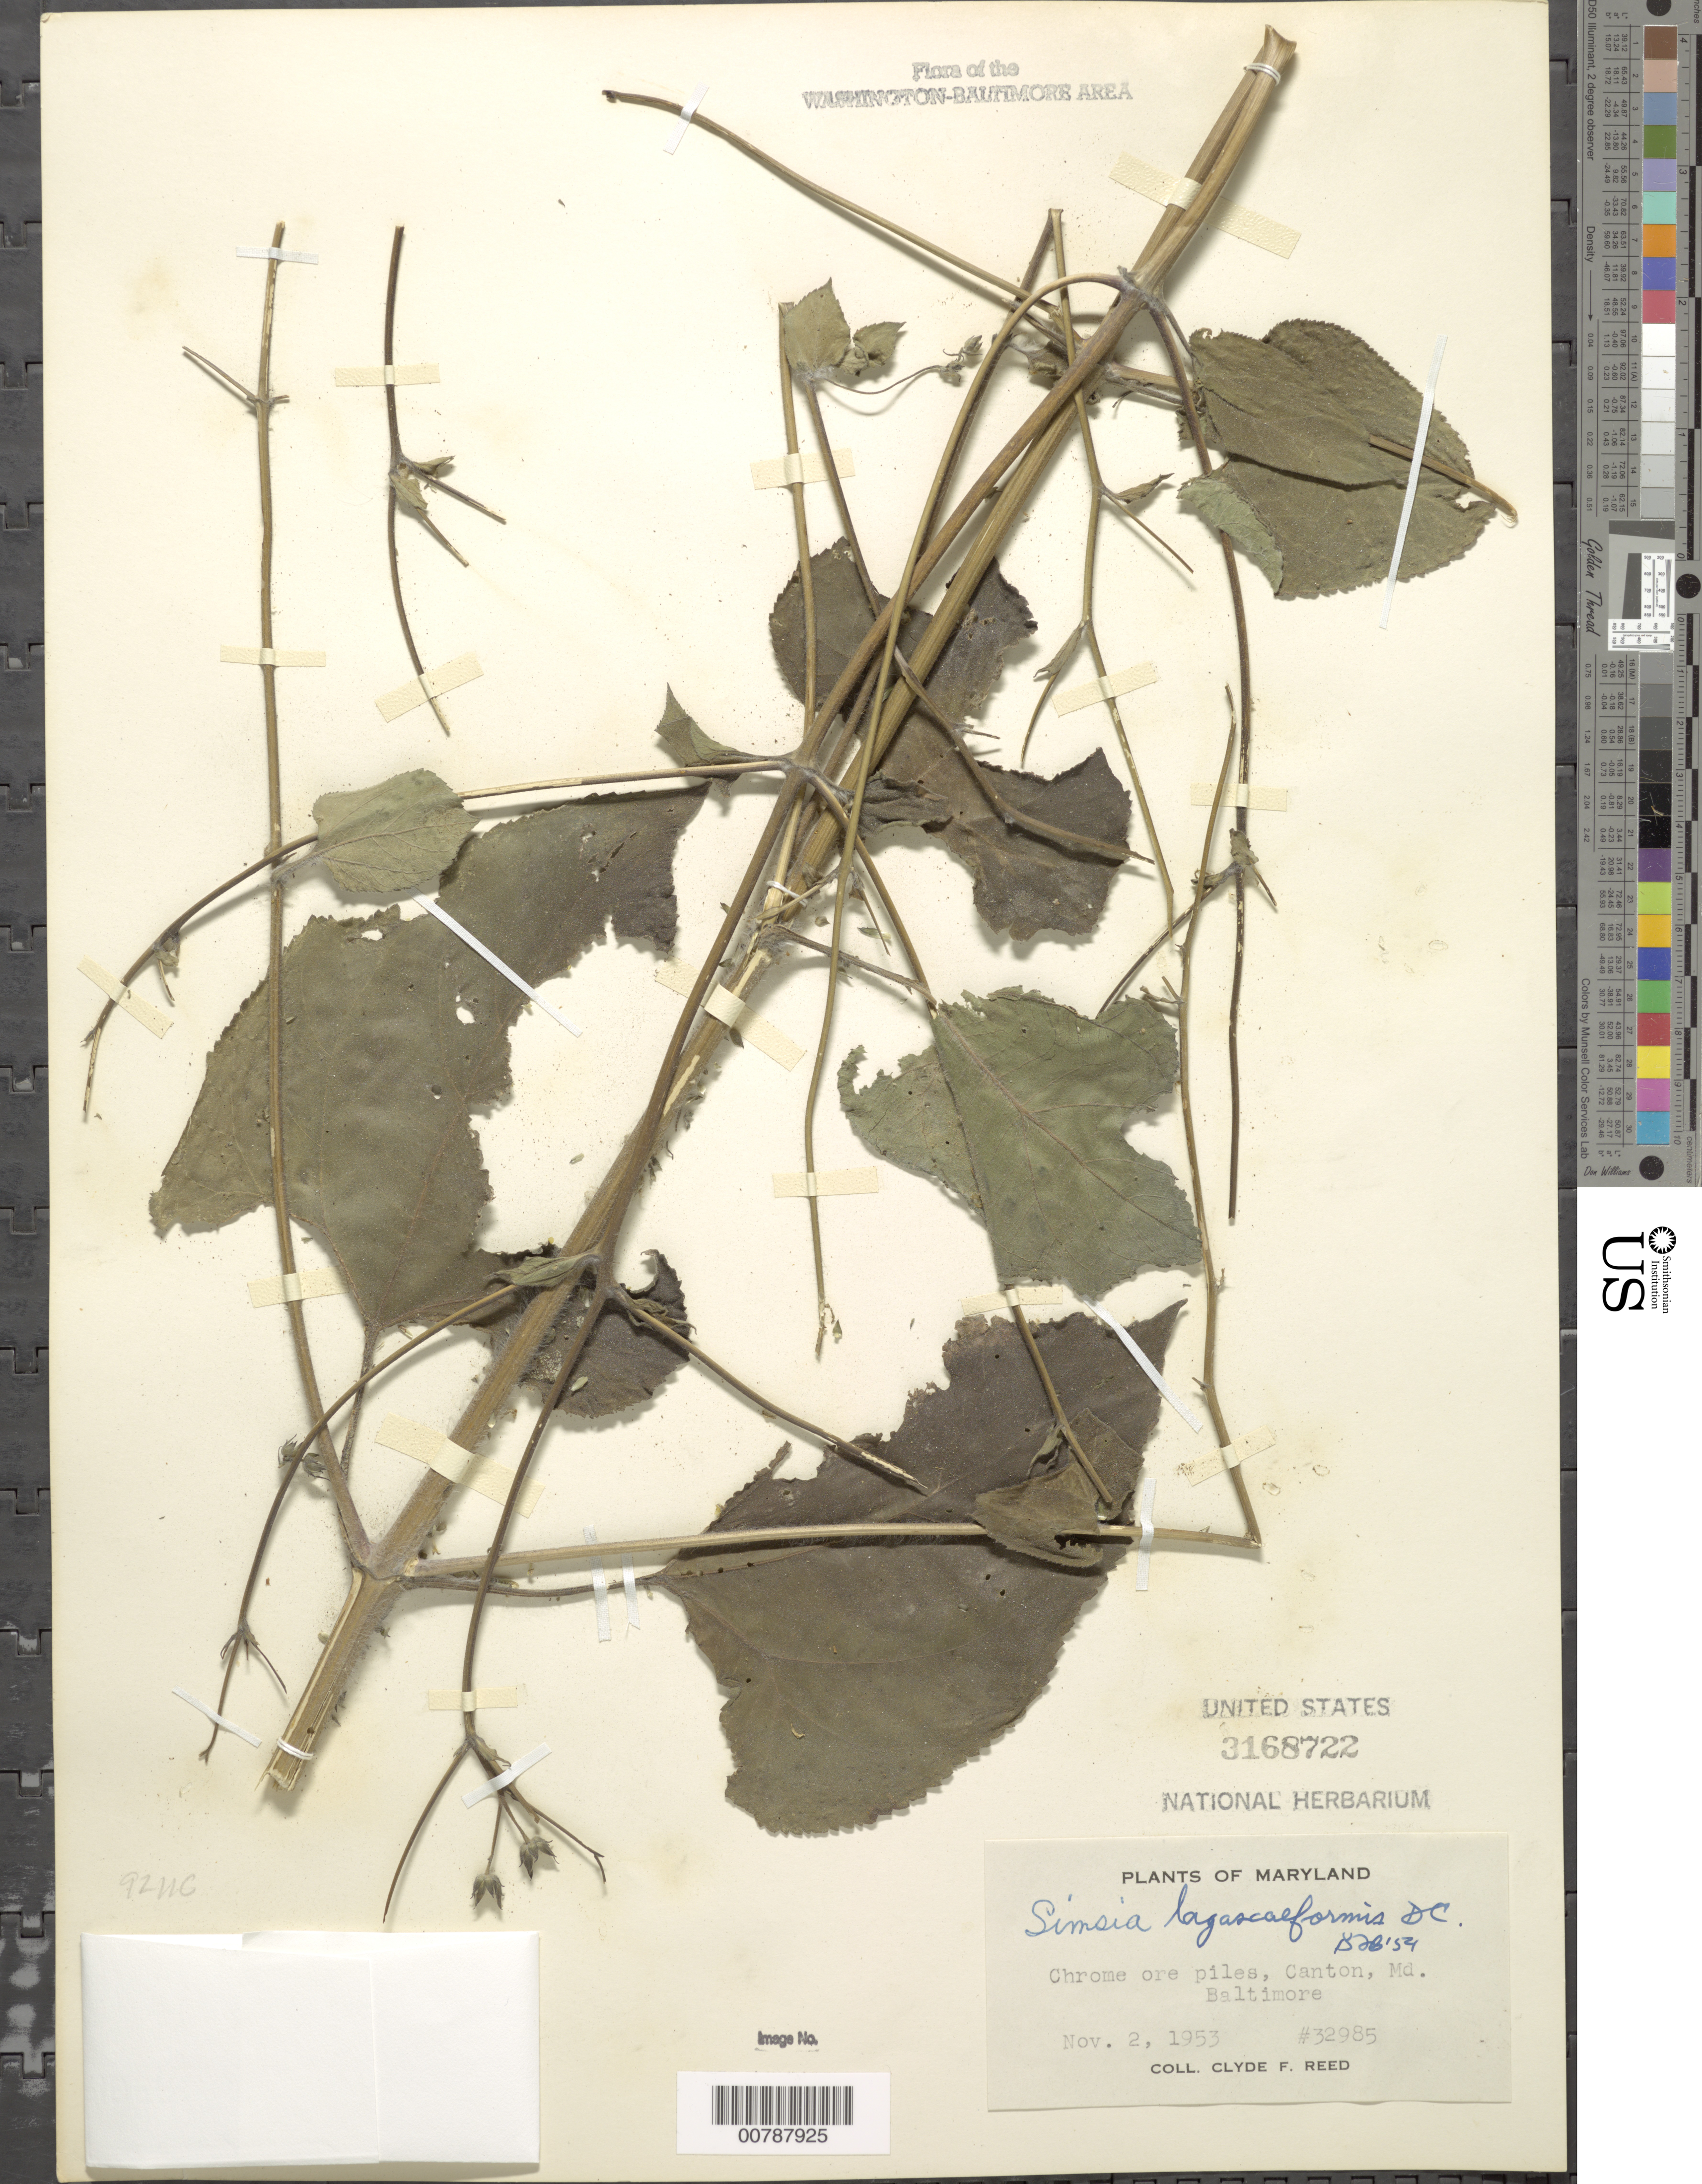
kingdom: Plantae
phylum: Tracheophyta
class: Magnoliopsida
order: Asterales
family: Asteraceae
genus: Simsia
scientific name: Simsia lagasceiformis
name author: DC.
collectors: C. F. Reed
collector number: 32985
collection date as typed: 02 Nov 1953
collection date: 1953-11-02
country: United States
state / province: Maryland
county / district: City of Baltimore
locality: Canton, Baltimore, chrome ore piles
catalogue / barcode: US 3168722